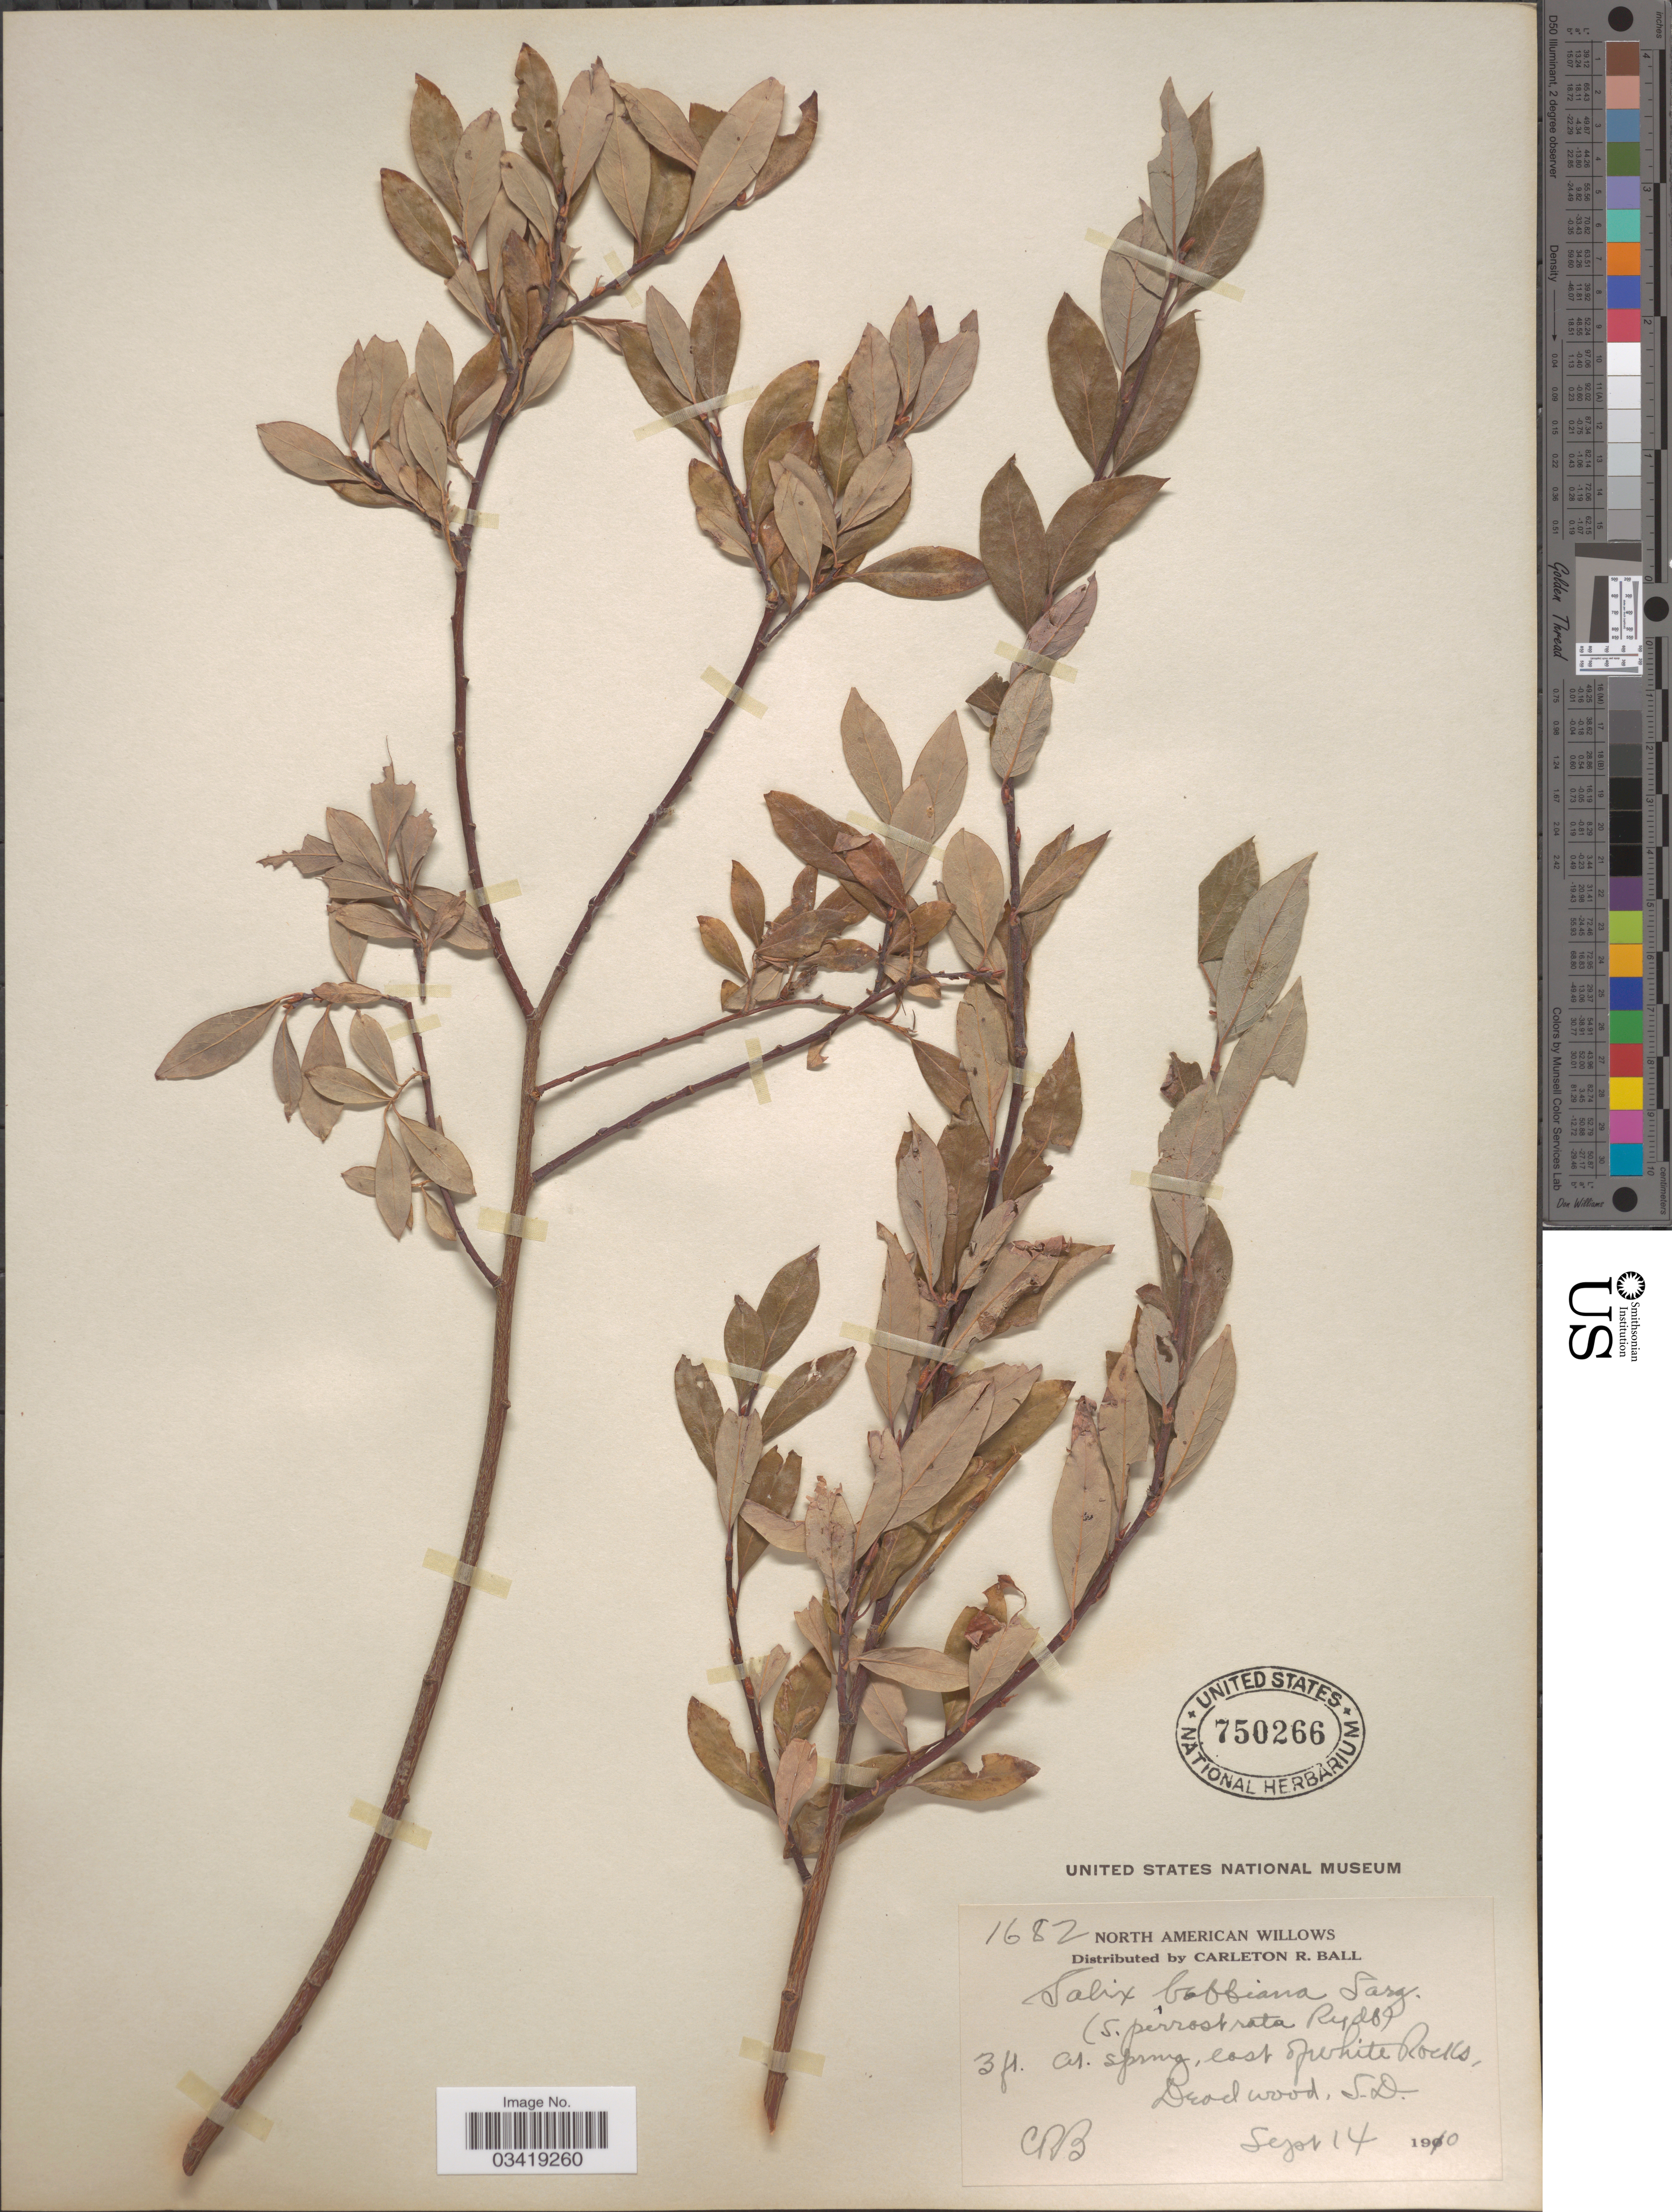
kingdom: Plantae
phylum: Tracheophyta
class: Magnoliopsida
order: Malpighiales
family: Salicaceae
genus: Salix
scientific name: Salix bebbiana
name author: Sarg.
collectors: C. R. Ball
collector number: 1682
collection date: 1910-09-14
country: United States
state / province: South Dakota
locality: At spring, east of White Rocks, Deadwood.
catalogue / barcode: US 750266